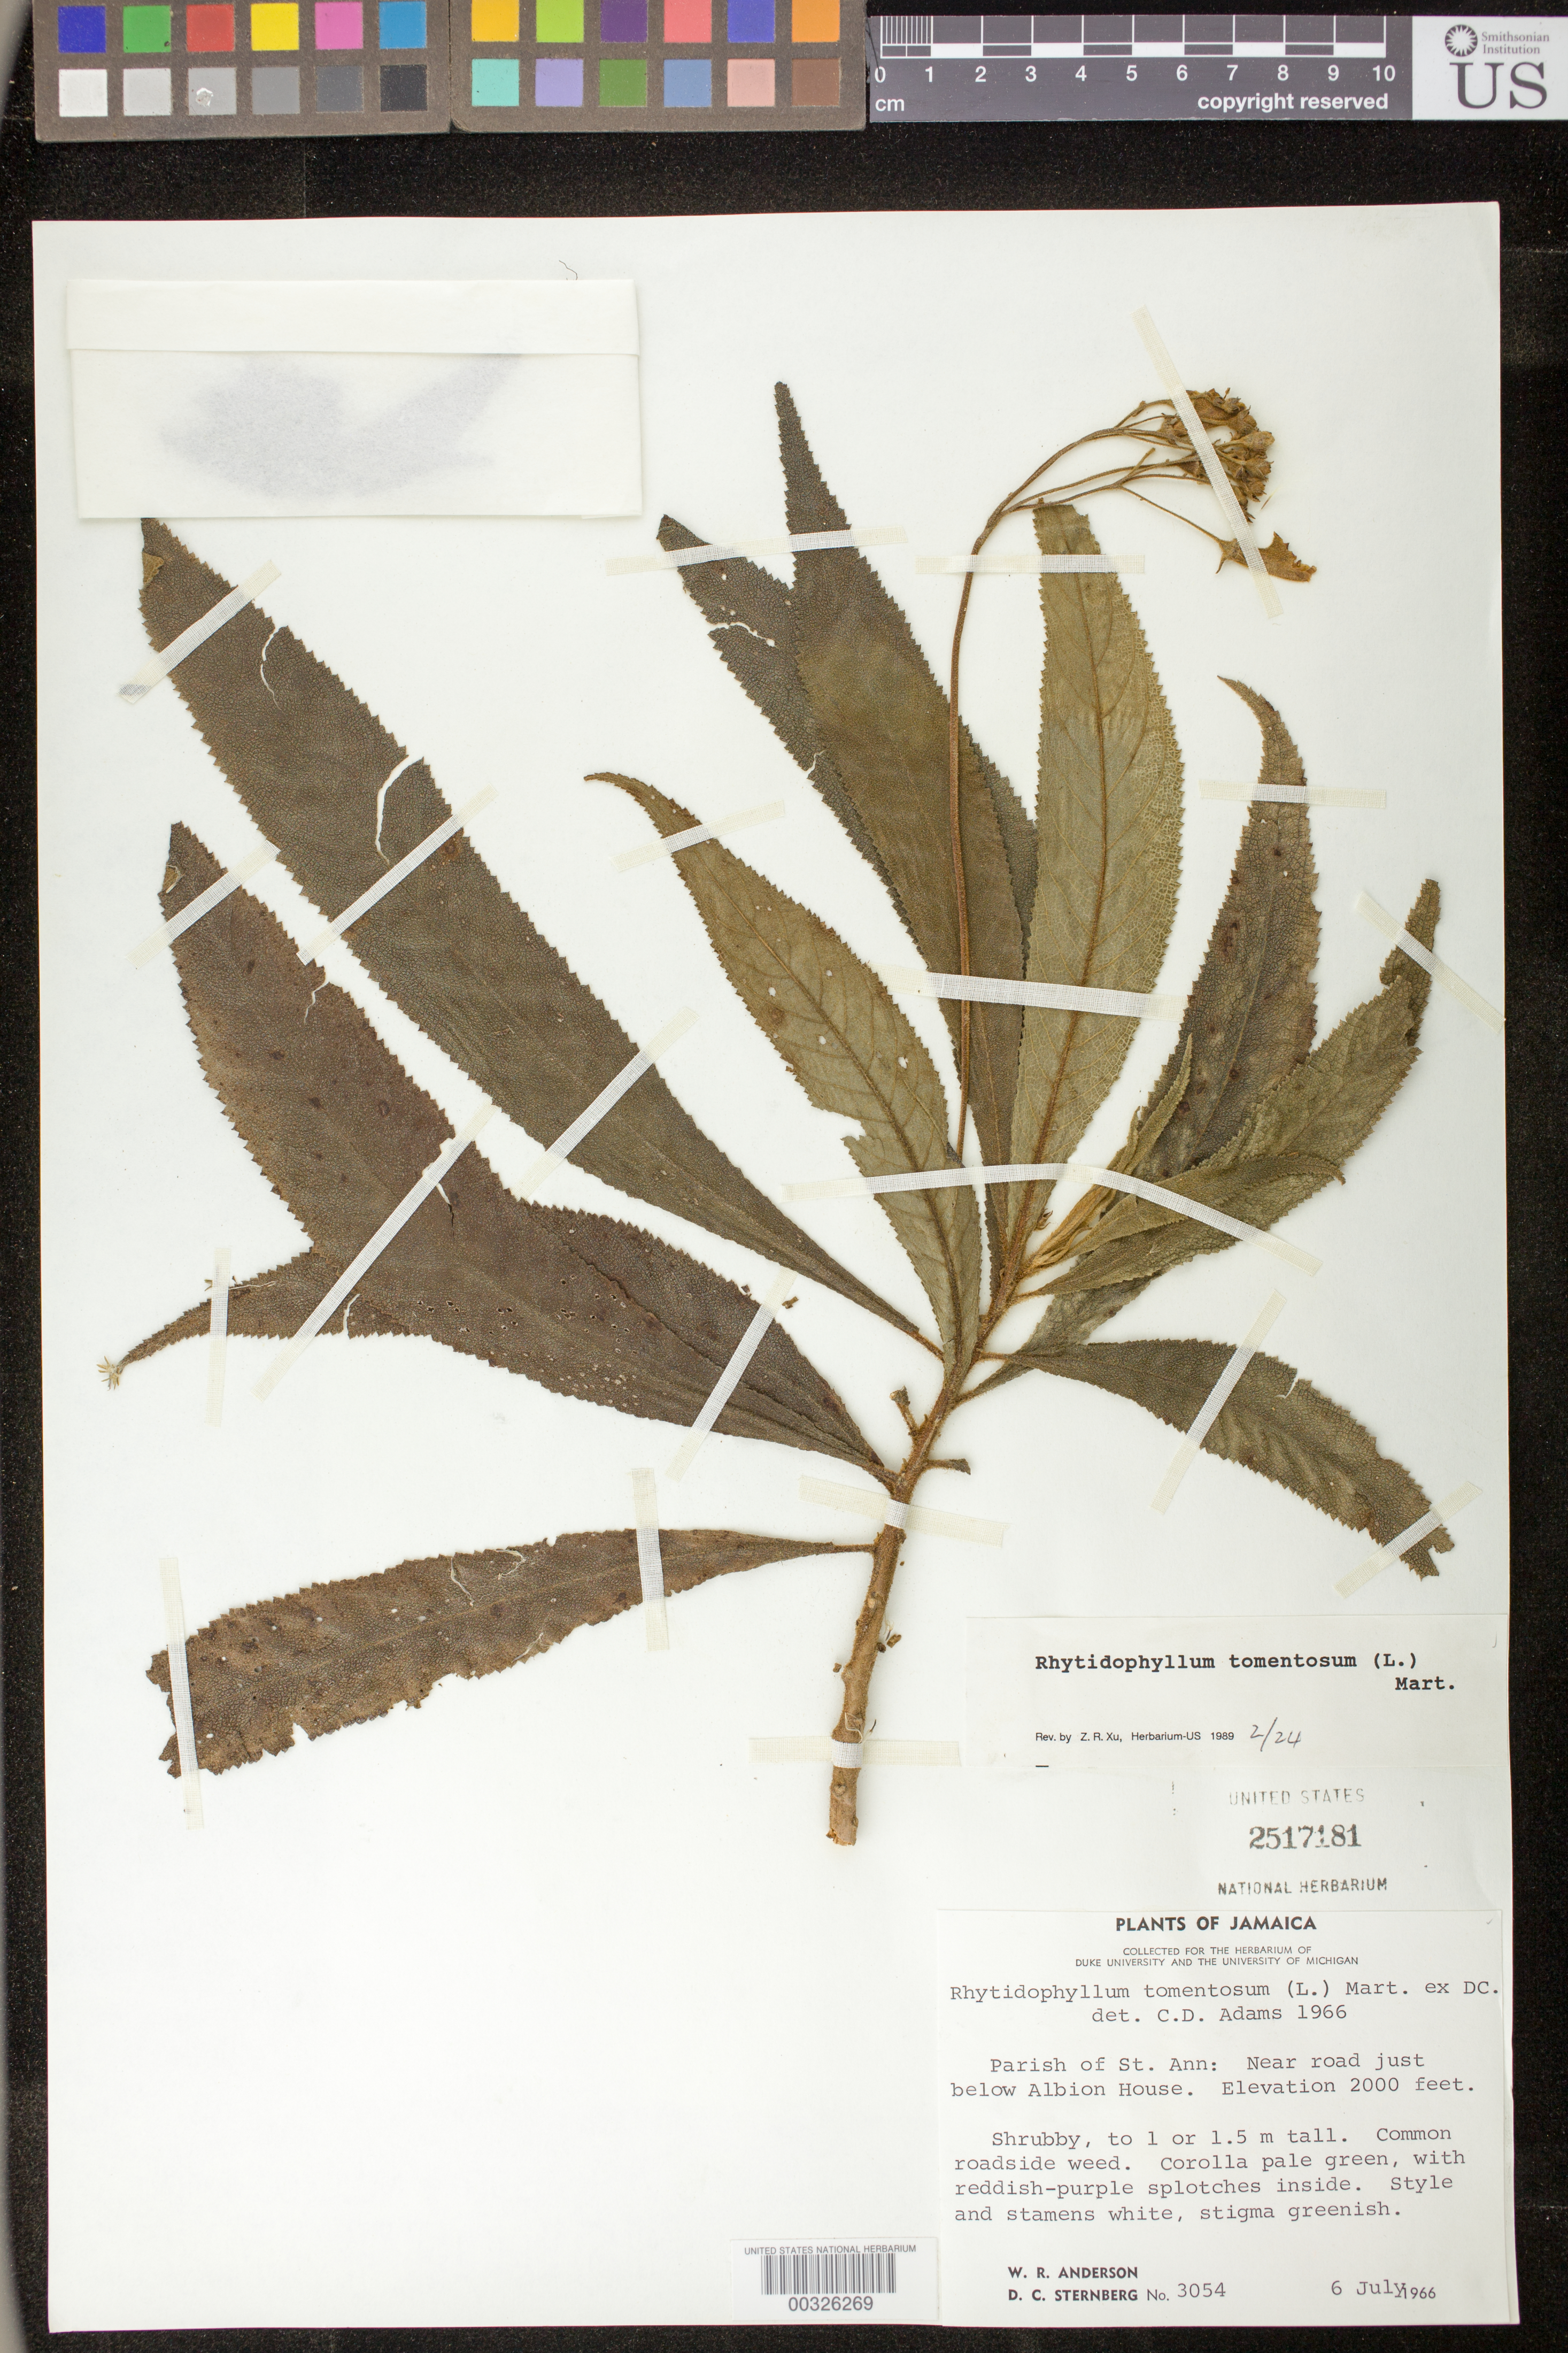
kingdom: Plantae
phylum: Tracheophyta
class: Magnoliopsida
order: Lamiales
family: Gesneriaceae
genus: Rhytidophyllum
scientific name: Rhytidophyllum tomentosum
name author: (L.) Mart.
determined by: Skog, Laurence E.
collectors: W. R. Anderson & D. Sternberg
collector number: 3054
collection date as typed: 06 Jul 1966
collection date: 1966-07-06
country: Jamaica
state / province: Saint Ann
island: Jamaica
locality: Near road just below Albion House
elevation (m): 610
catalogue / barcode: US 2517181